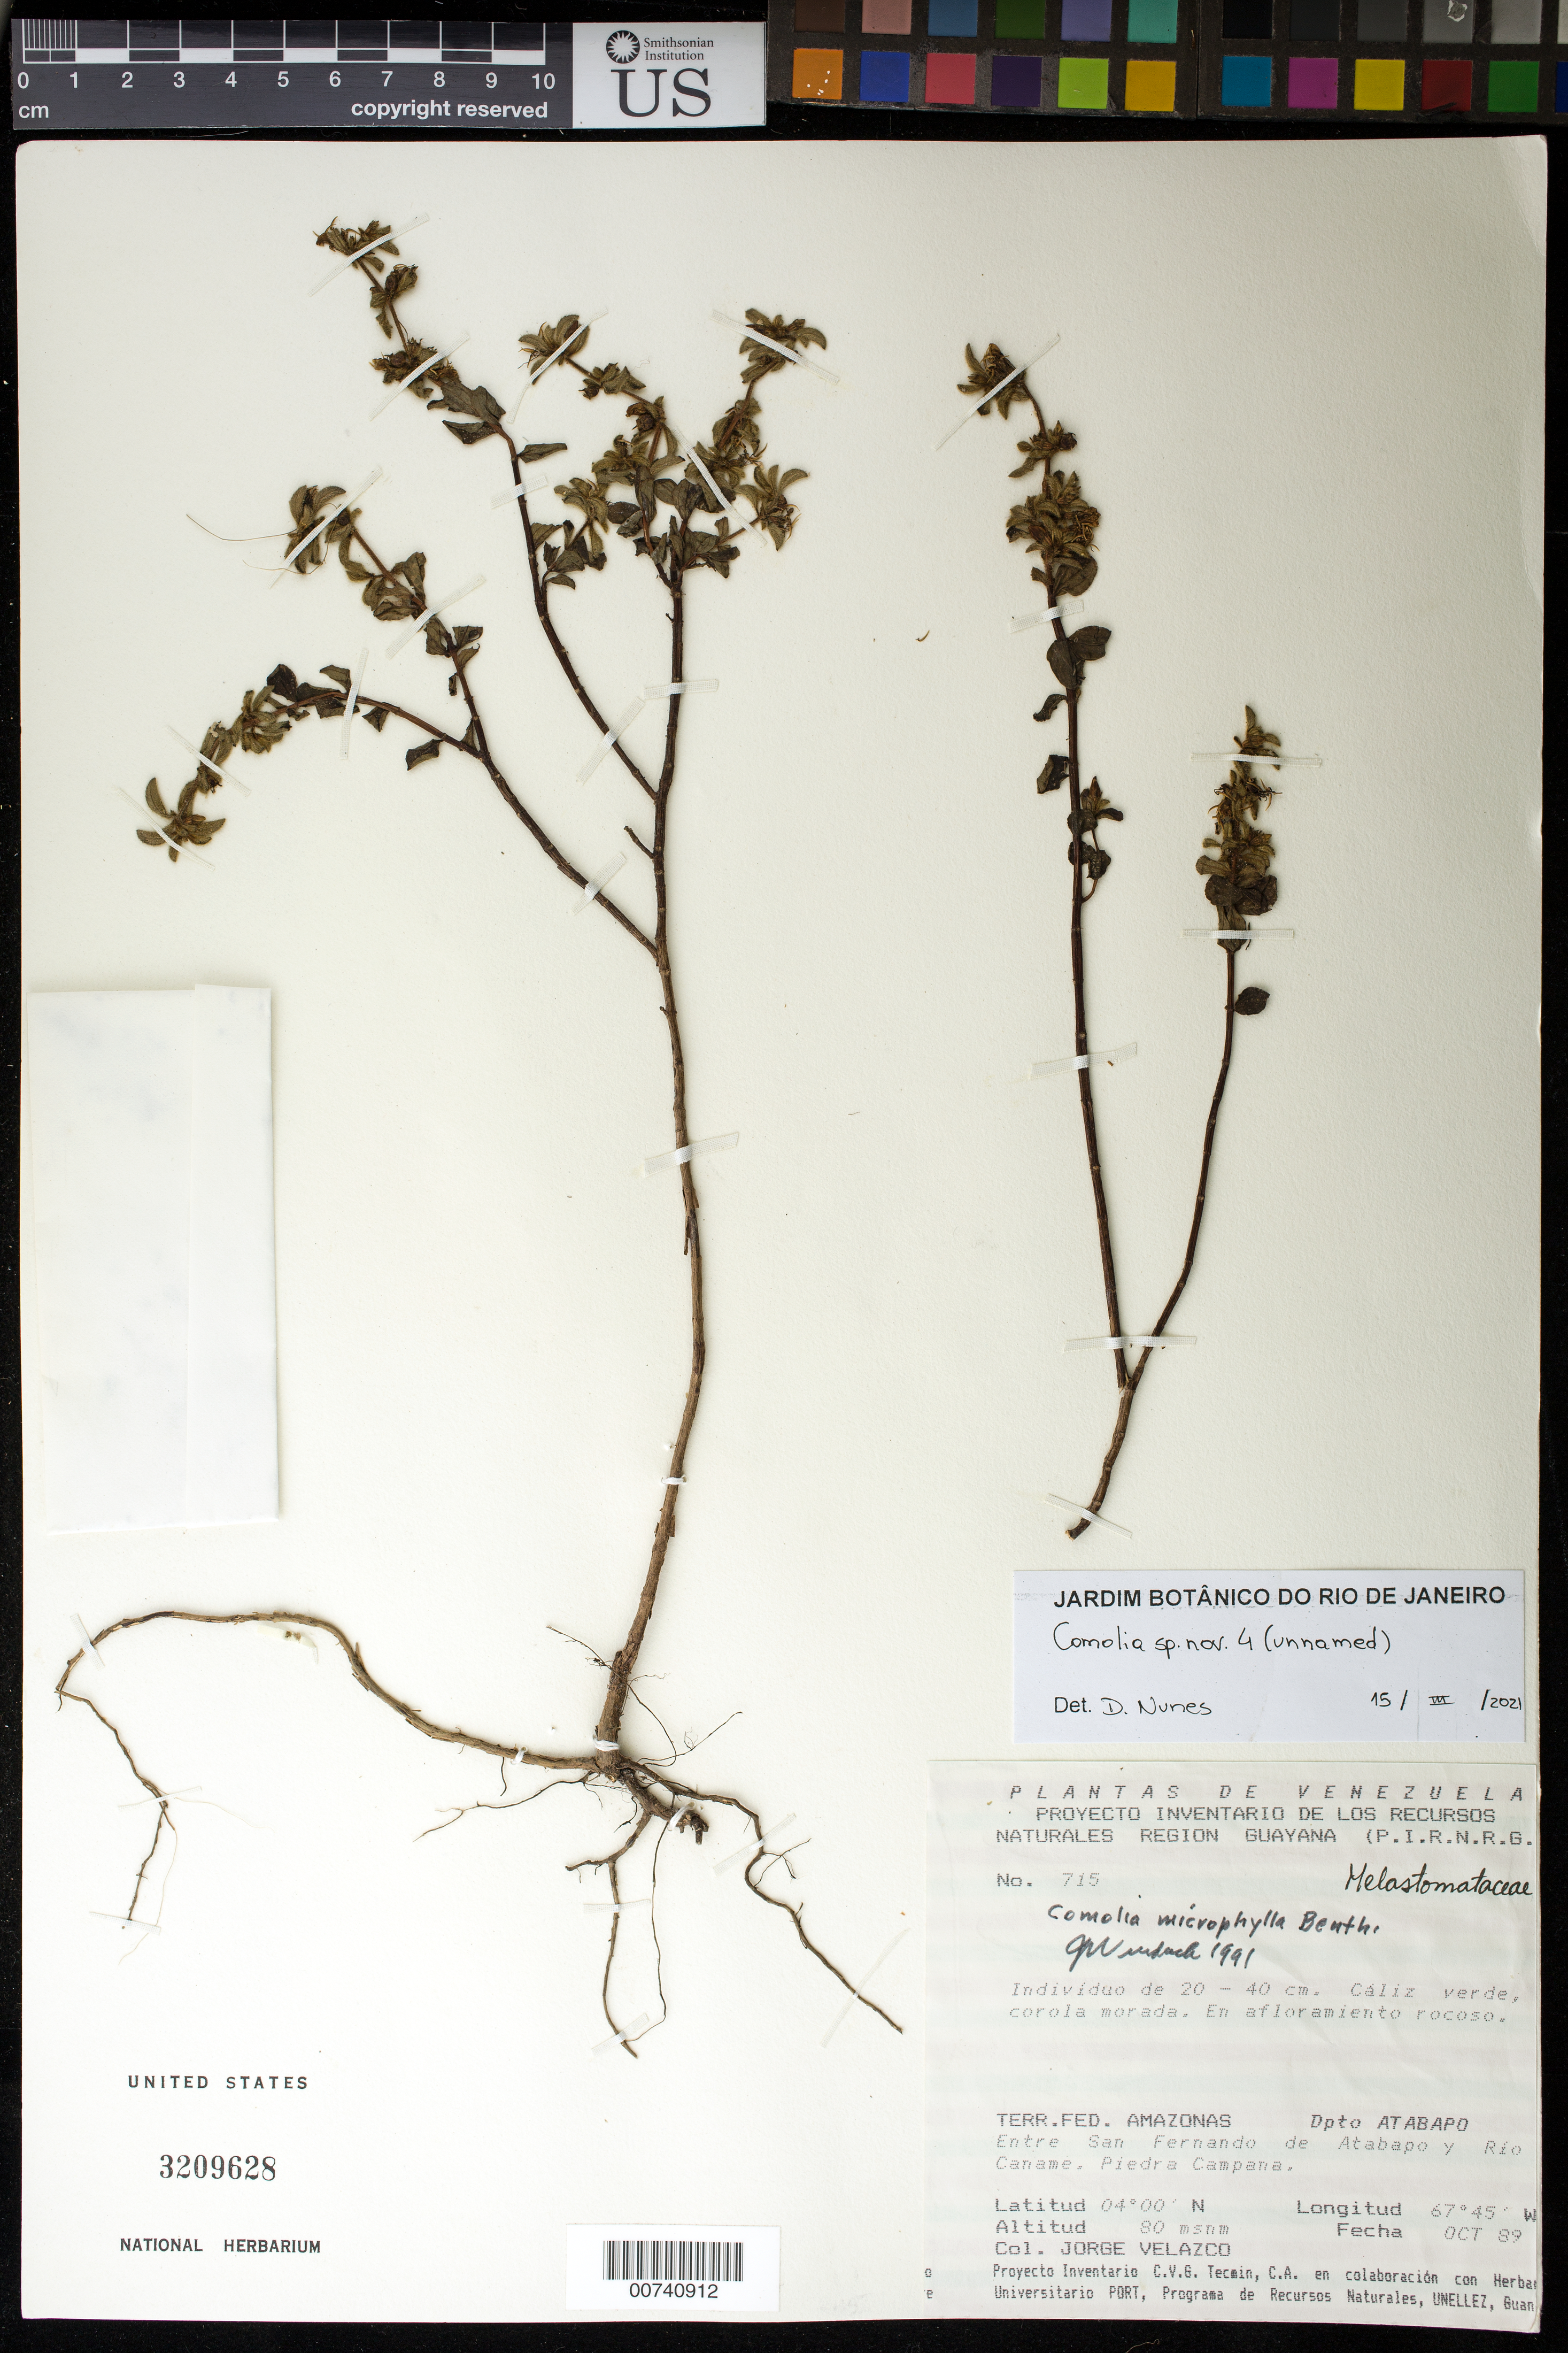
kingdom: Plantae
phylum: Tracheophyta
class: Magnoliopsida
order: Myrtales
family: Melastomataceae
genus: Comolia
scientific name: Comolia microphylla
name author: Benth.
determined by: Wurdack, John J., (US), US (UNITED STATES)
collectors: J. Velazco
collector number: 715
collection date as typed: Oct-89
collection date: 1989-10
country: Venezuela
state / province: Amazonas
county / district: Atabapo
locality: San Fernando de Atabapo a Río Caname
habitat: Afloramiento rocoso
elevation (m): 80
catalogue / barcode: US 3209628